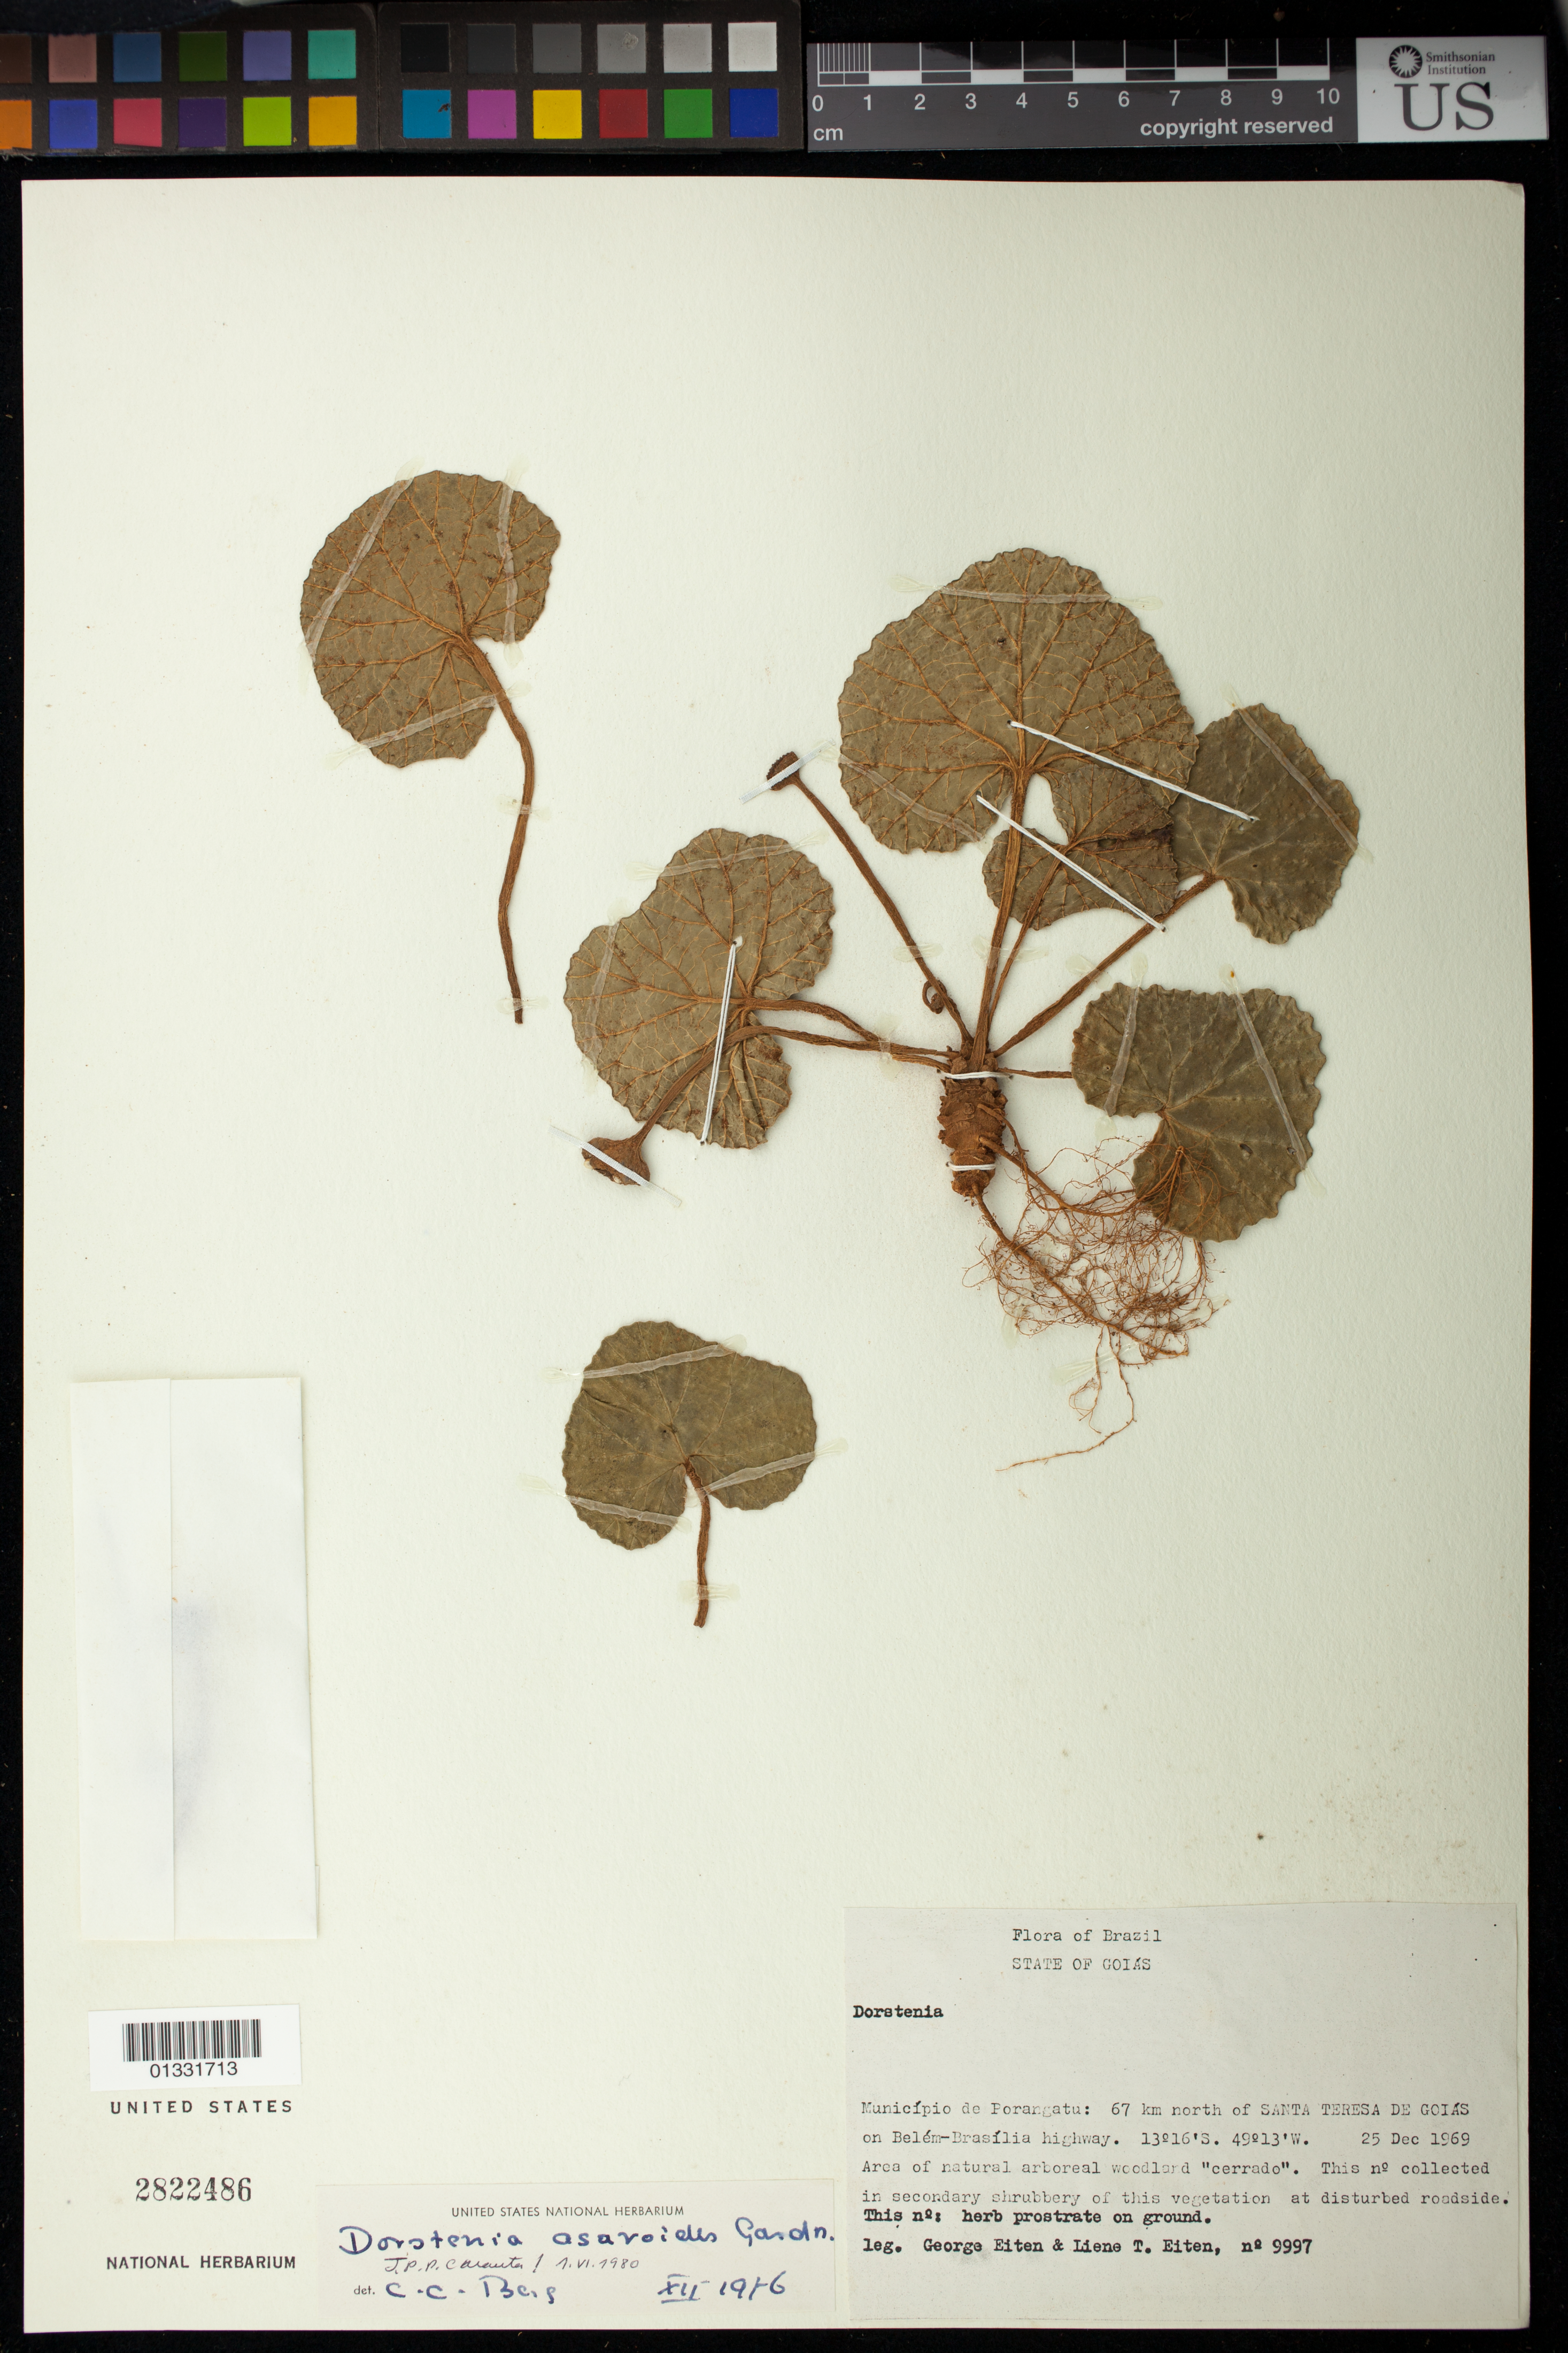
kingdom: Plantae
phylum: Tracheophyta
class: Magnoliopsida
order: Rosales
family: Moraceae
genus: Dorstenia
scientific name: Dorstenia cayapia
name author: Vell.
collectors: G. Eiten & L. T. Eiten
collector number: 9996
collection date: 1969-12-25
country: Brazil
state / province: Goiás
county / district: Porangatu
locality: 67 Km north of Santa Teresa de Goiás 0on Belém-Brasília highway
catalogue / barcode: US 2822486